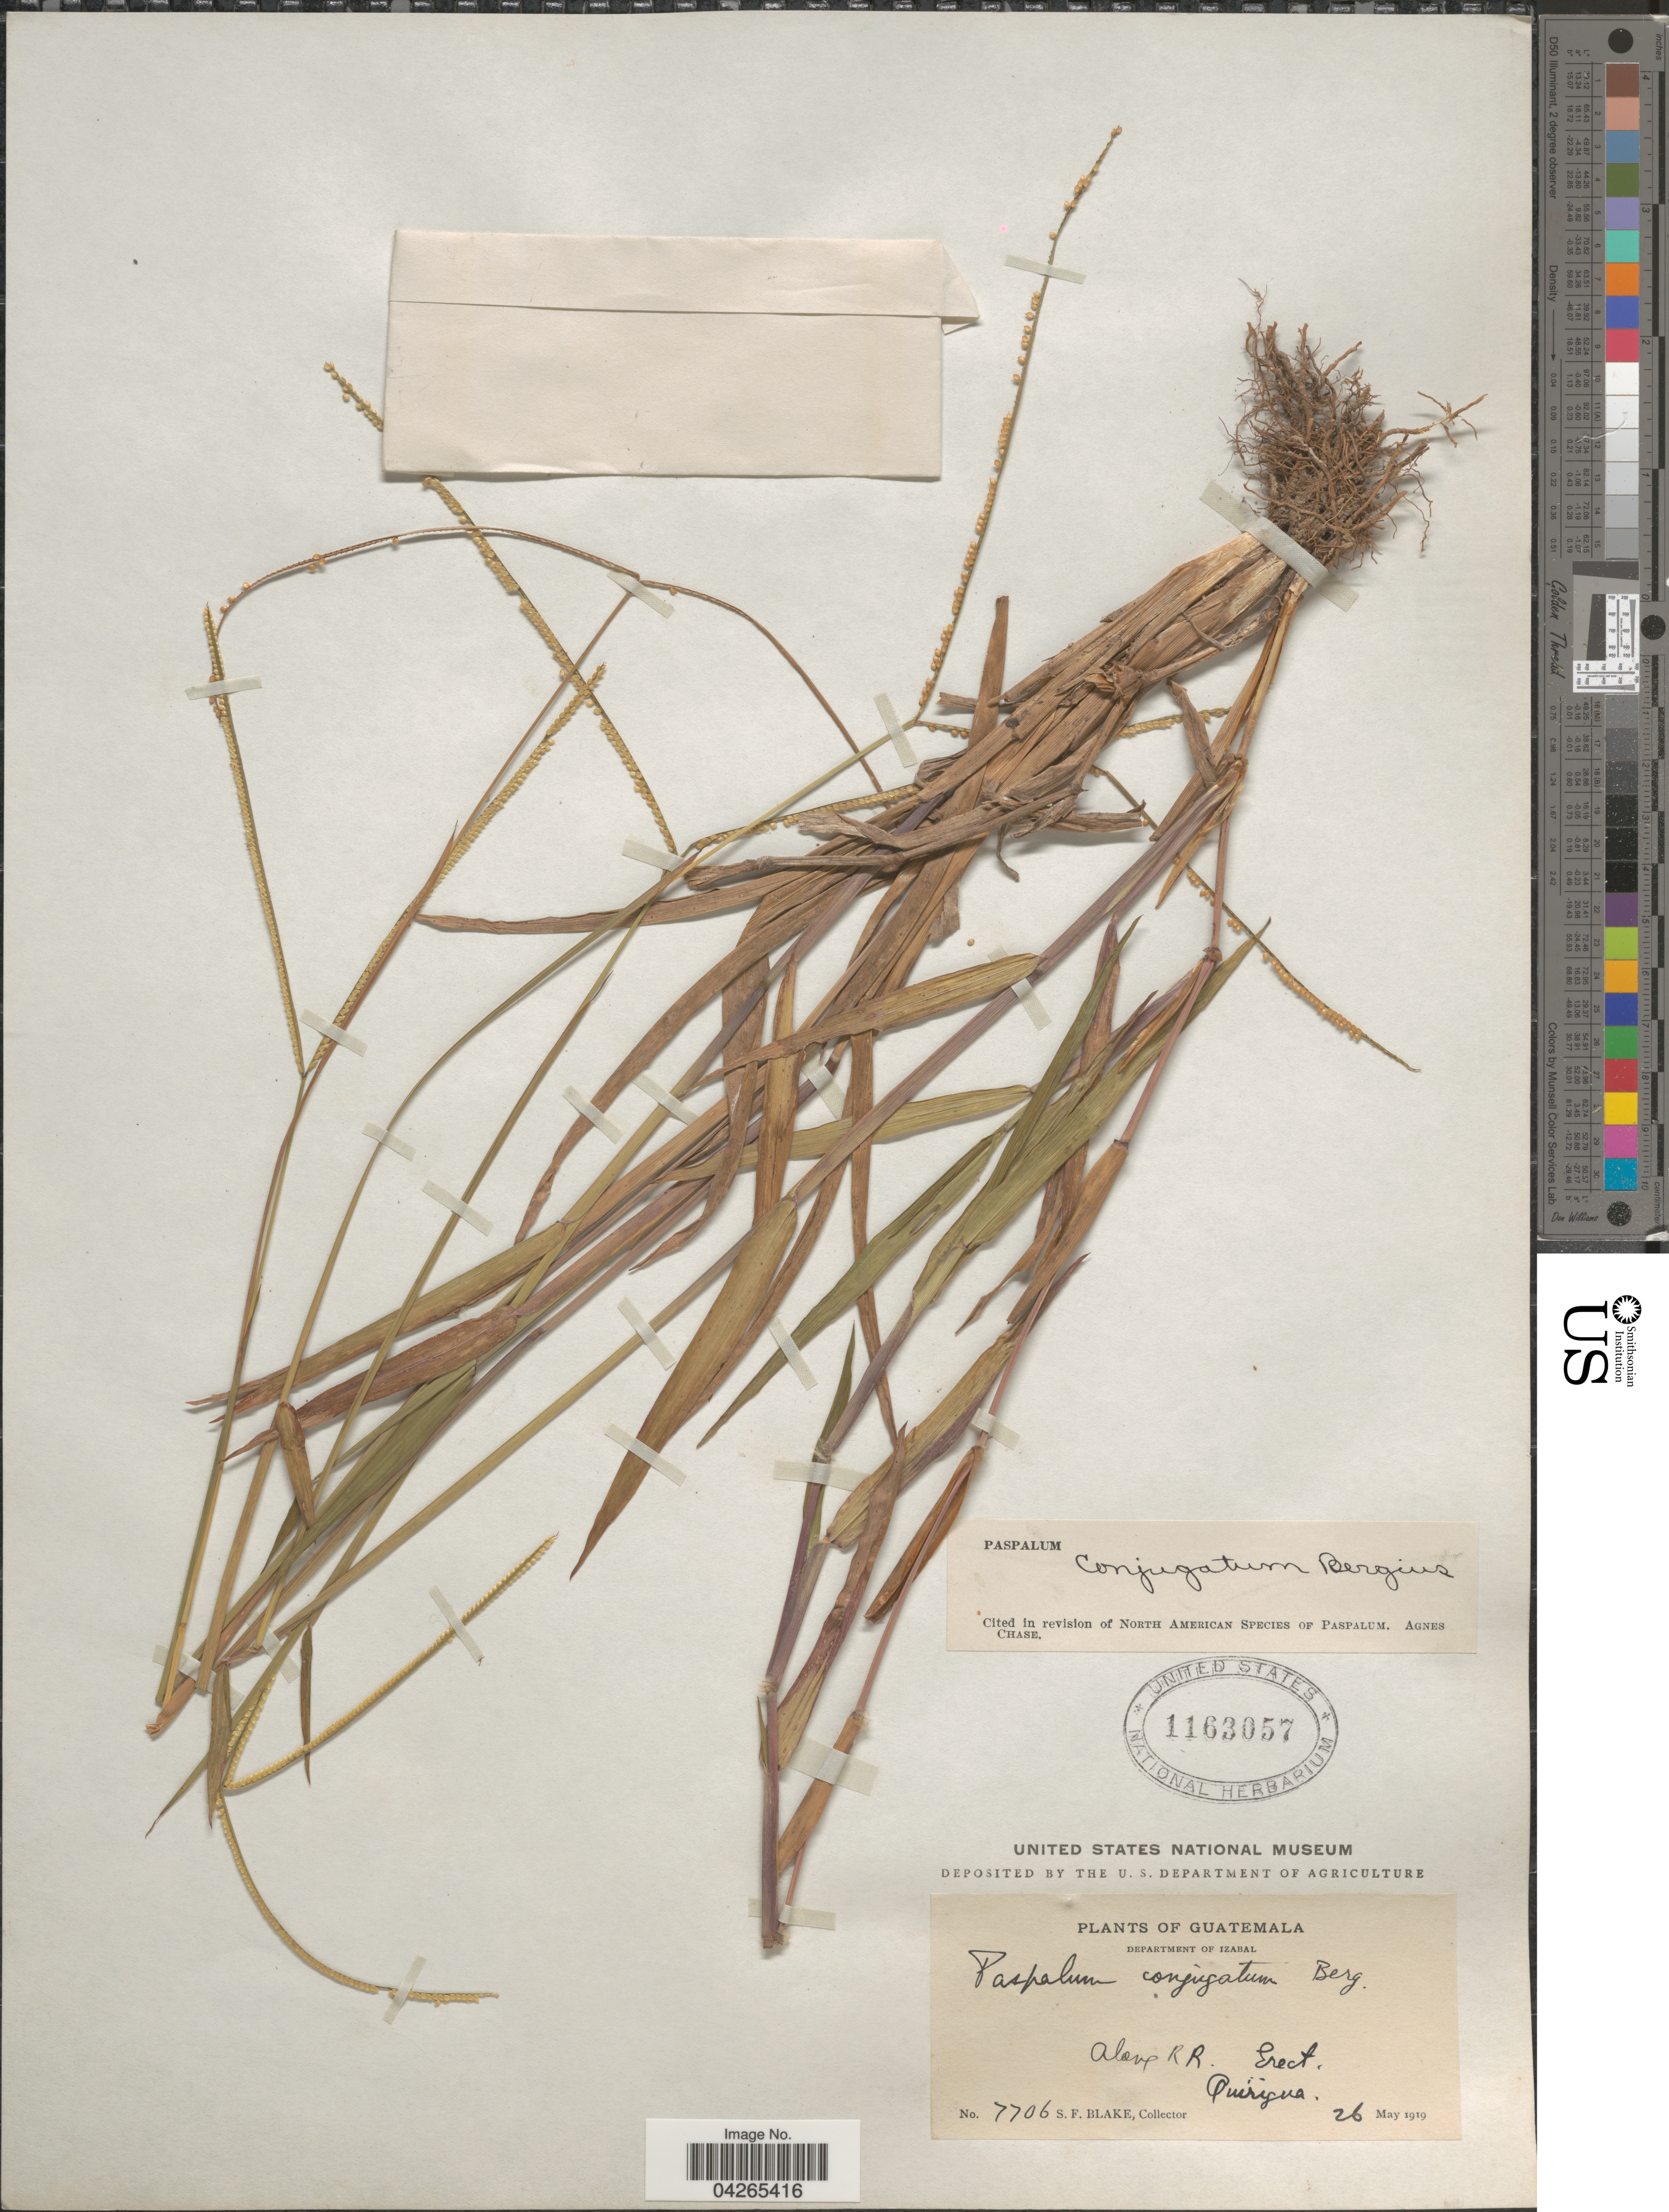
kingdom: Plantae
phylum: Tracheophyta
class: Liliopsida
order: Poales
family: Poaceae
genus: Paspalum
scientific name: Paspalum conjugatum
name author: P.J. Bergius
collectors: S. Blake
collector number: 7706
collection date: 1919-05-26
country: Guatemala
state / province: Izabal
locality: Department of Izabal. Along RR. Erect. Quirigua.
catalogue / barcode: US 1163057